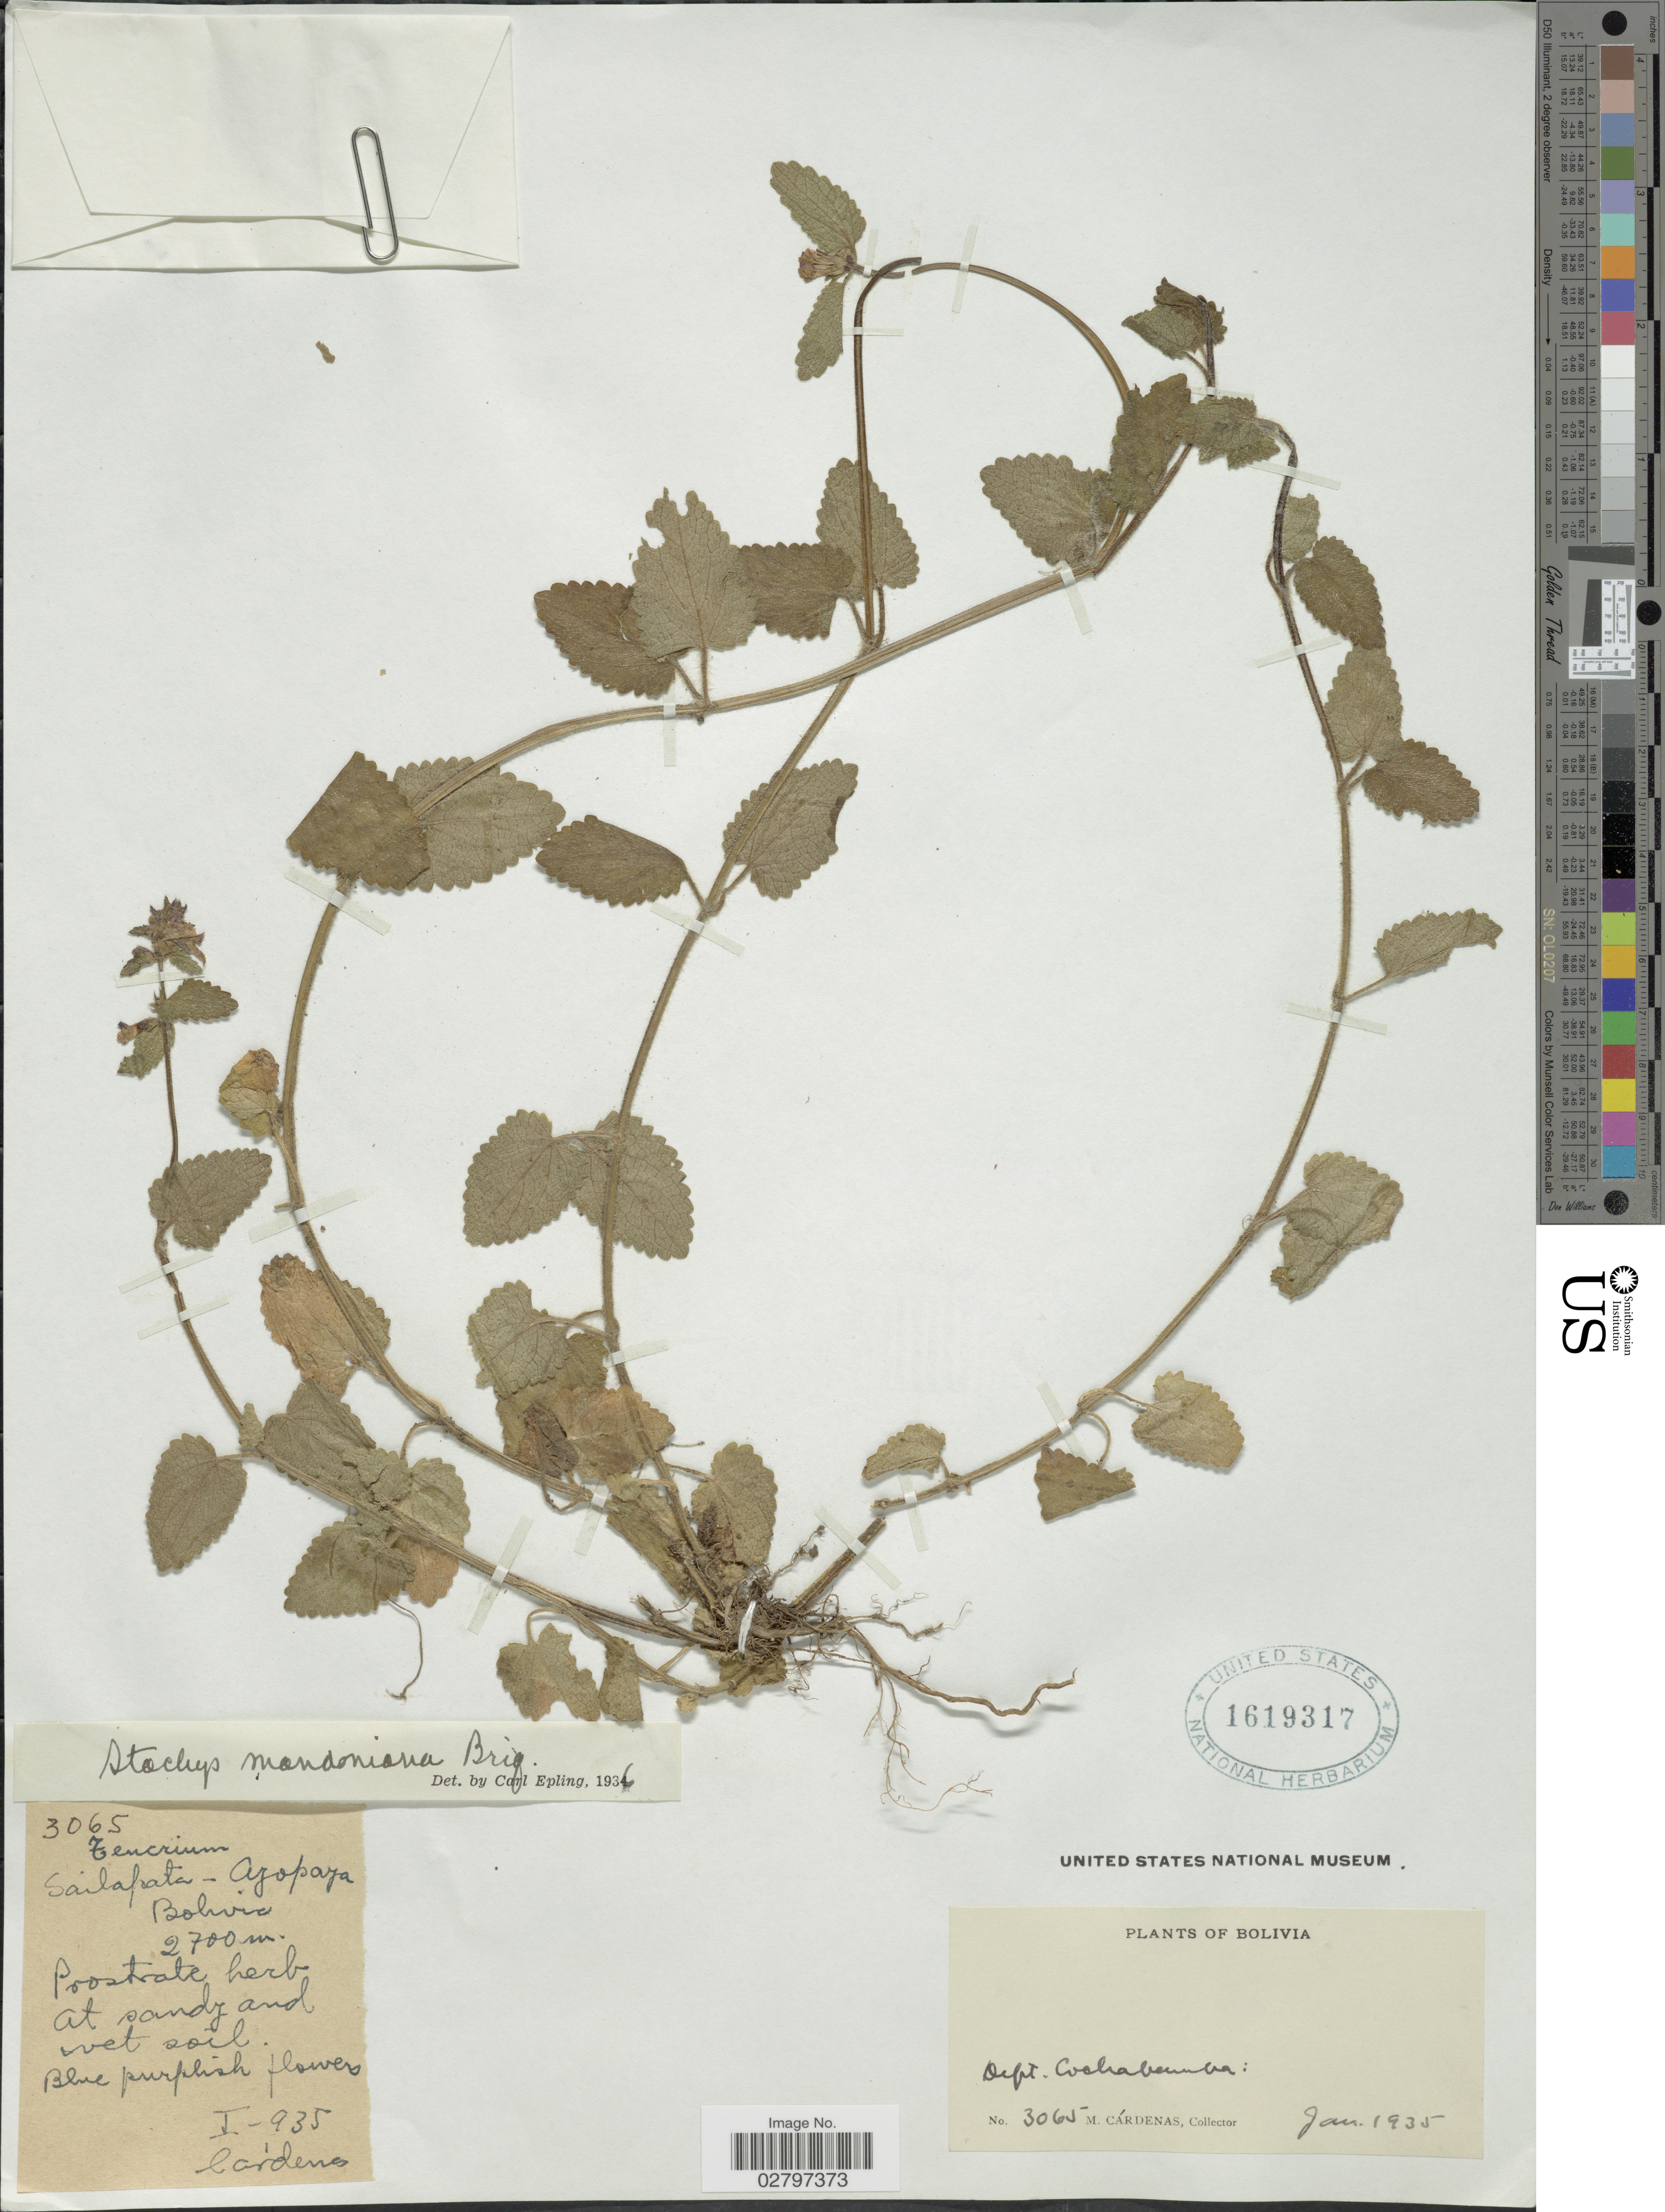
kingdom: Plantae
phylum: Tracheophyta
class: Magnoliopsida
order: Lamiales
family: Lamiaceae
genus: Stachys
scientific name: Stachys mandoniana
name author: Briq.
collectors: M. Cárdenas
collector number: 3065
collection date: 1935-01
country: Bolivia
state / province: Cochabamba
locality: Sailapata Ayopaya. At sandy and wet soil.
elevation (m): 2700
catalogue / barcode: US 1619317